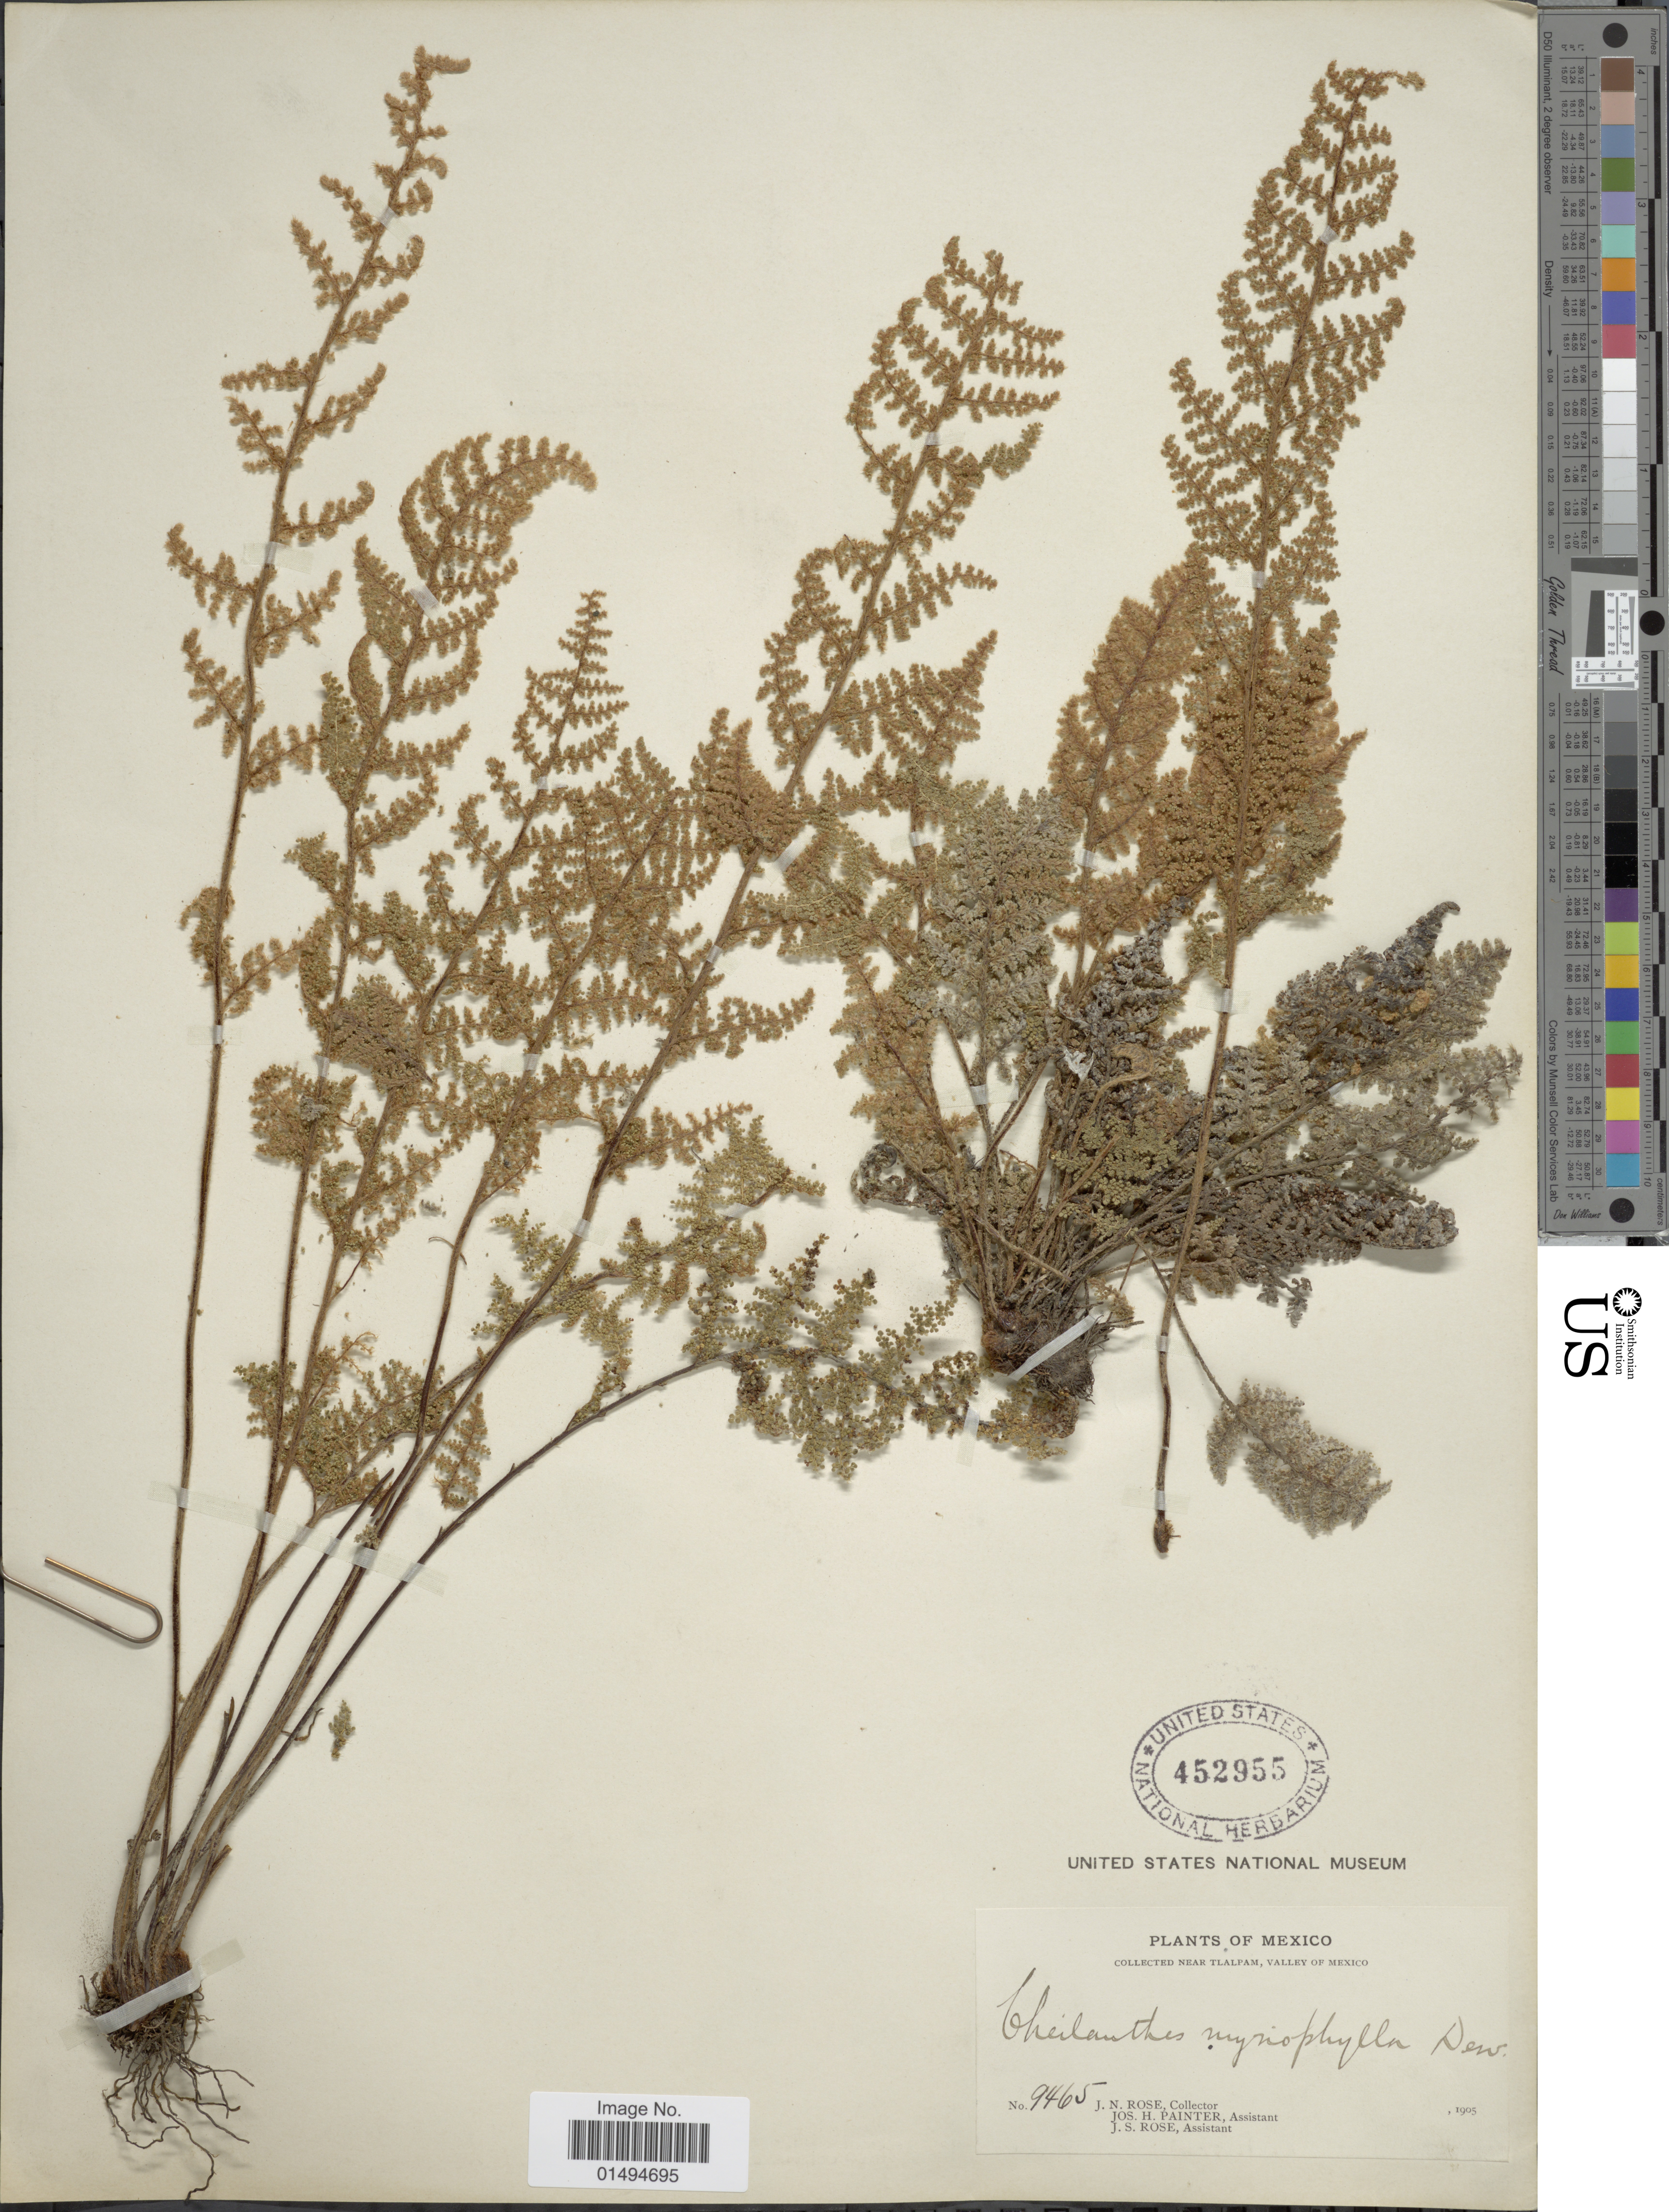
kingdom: Plantae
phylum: Tracheophyta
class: Polypodiopsida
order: Polypodiales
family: Pteridaceae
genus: Myriopteris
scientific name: Myriopteris myriophylla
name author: (Desv.) J. Sm.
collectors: J. N. Rose, J. H. Painter & J. S. Rose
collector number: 9465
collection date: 1905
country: Mexico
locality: Near Tlalpam, Valley of Mexico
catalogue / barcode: US 452955